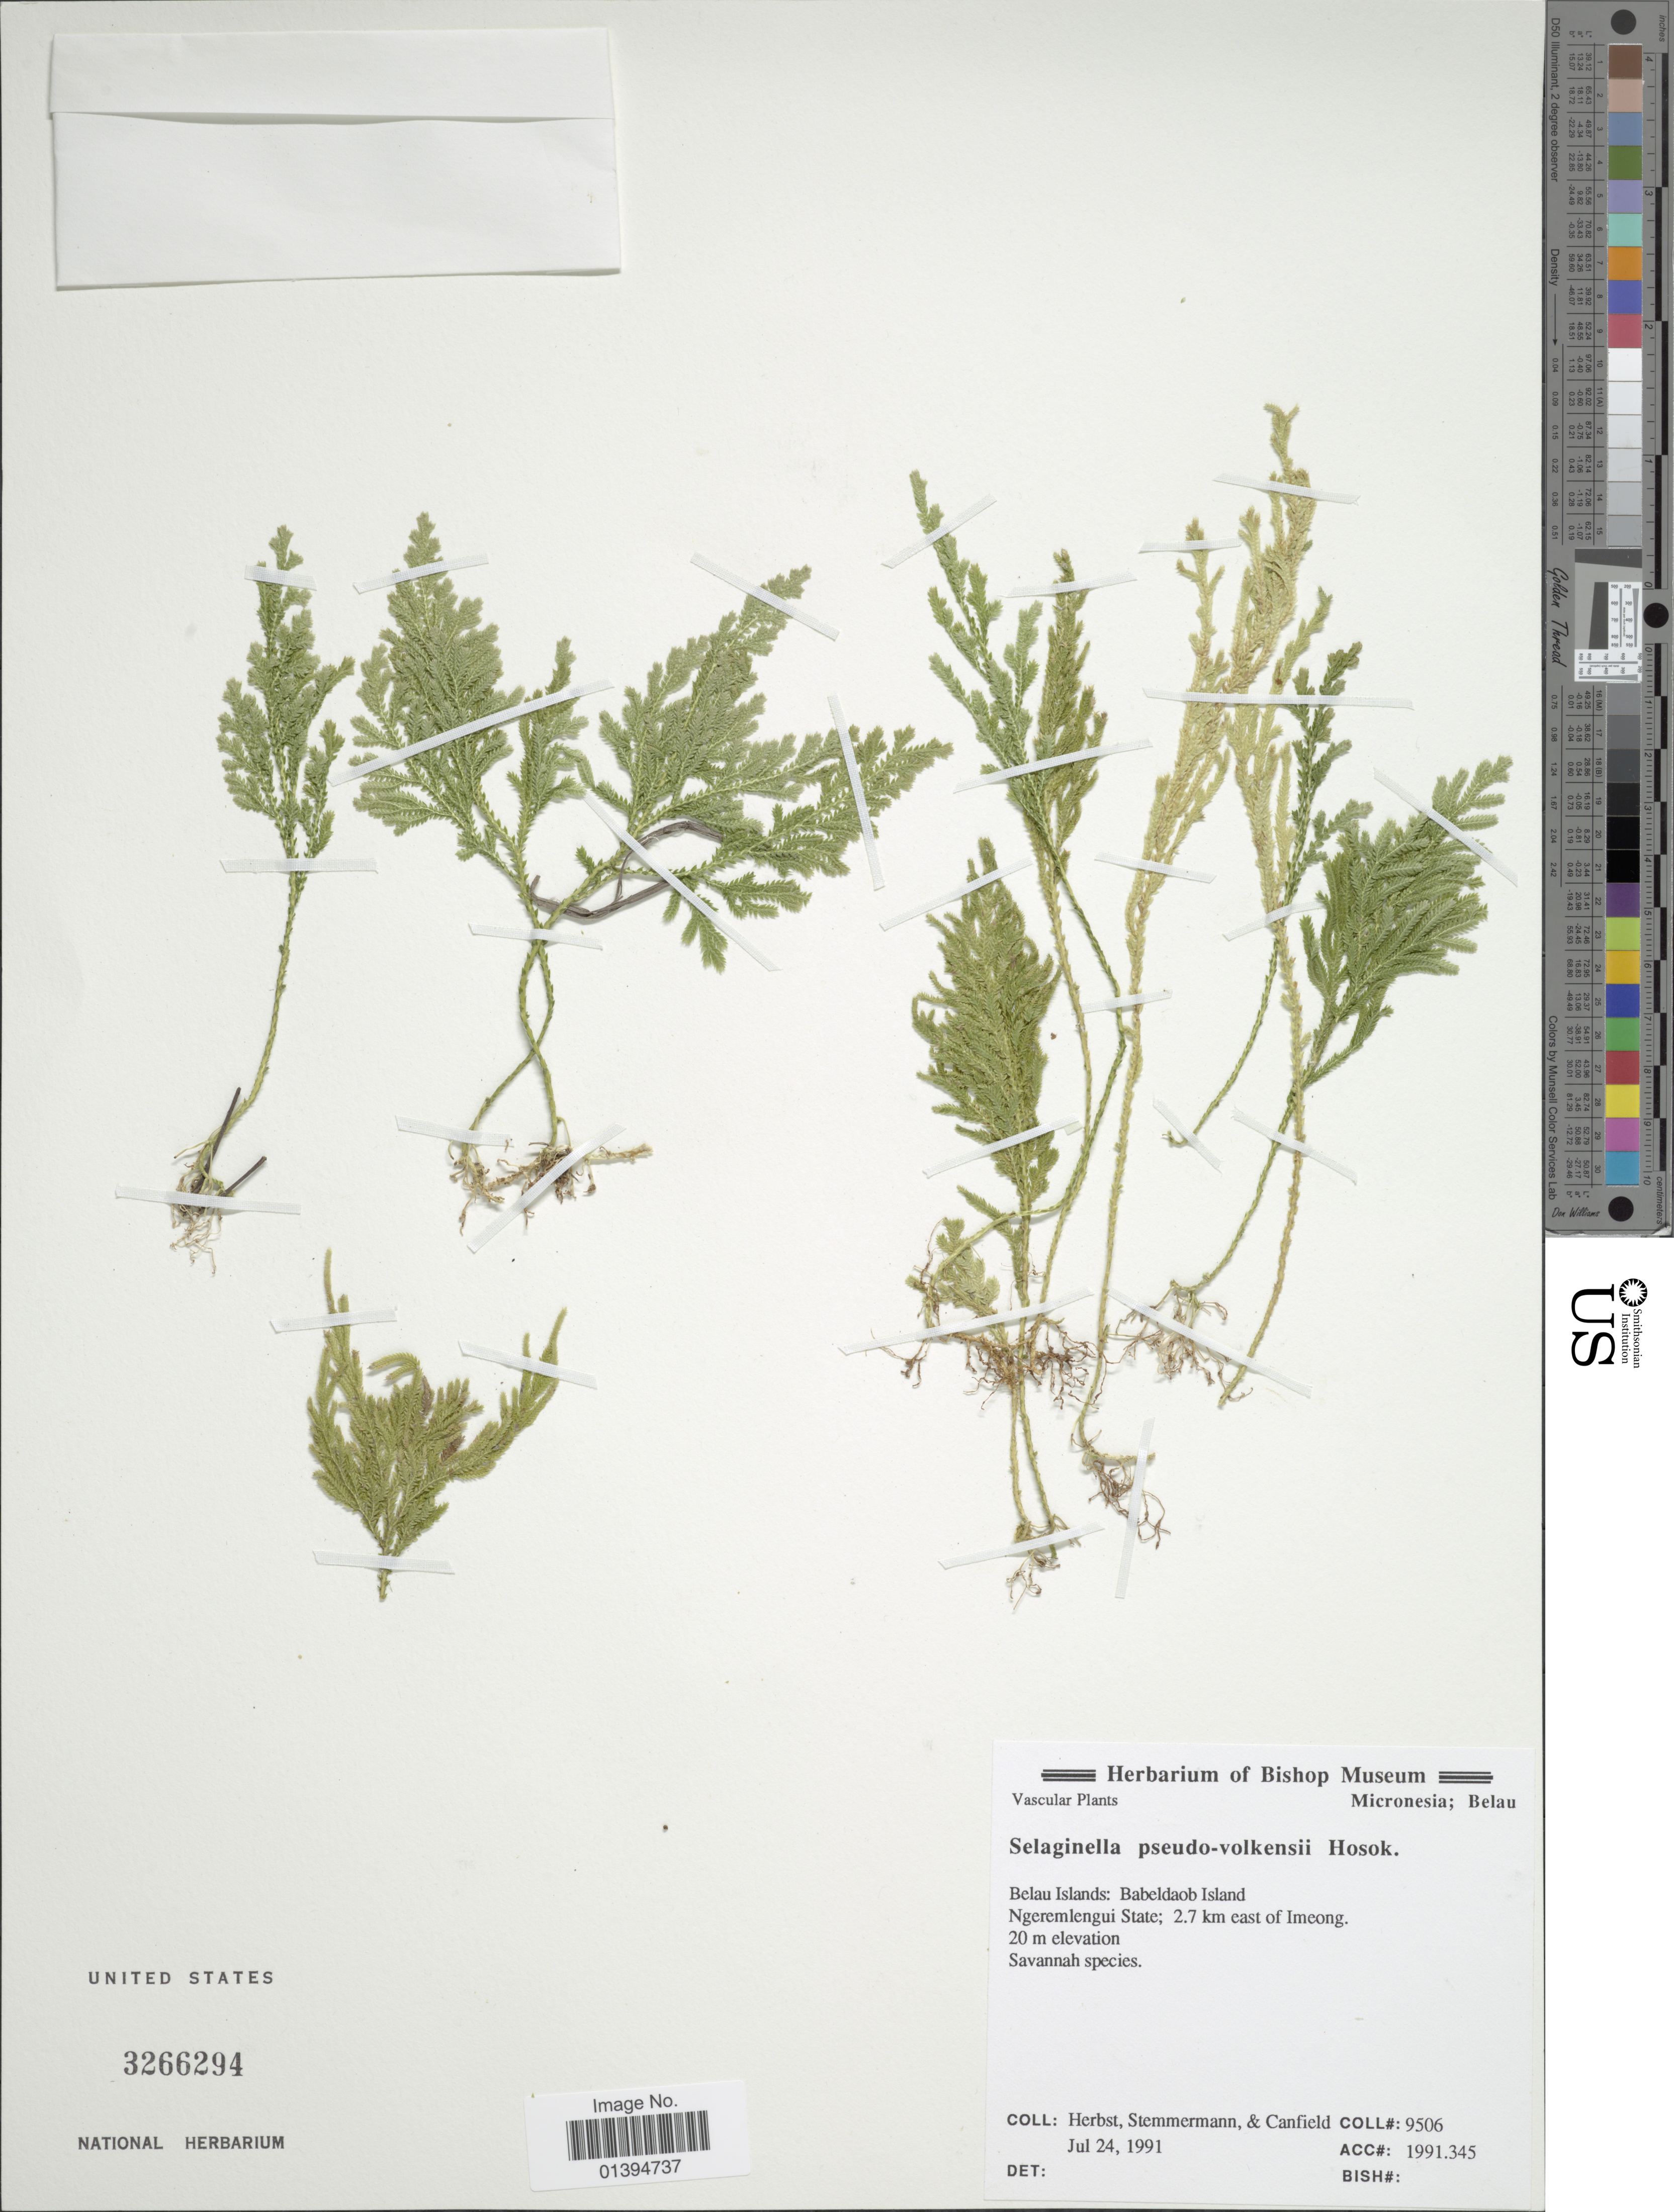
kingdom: Plantae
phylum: Tracheophyta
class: Lycopodiopsida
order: Selaginellales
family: Selaginellaceae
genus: Selaginella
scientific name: Selaginella pseudo-volkensii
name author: Hosok.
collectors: -. Herbst, -. Stemmermann & -. Canfield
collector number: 9506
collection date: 1991-07-24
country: Palau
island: Babeldaob [Babelthuap]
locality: Belau Islands: Babeldaob island, Ngeremlengui State, 2.7 km east of Imeong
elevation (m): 20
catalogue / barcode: US 3266294